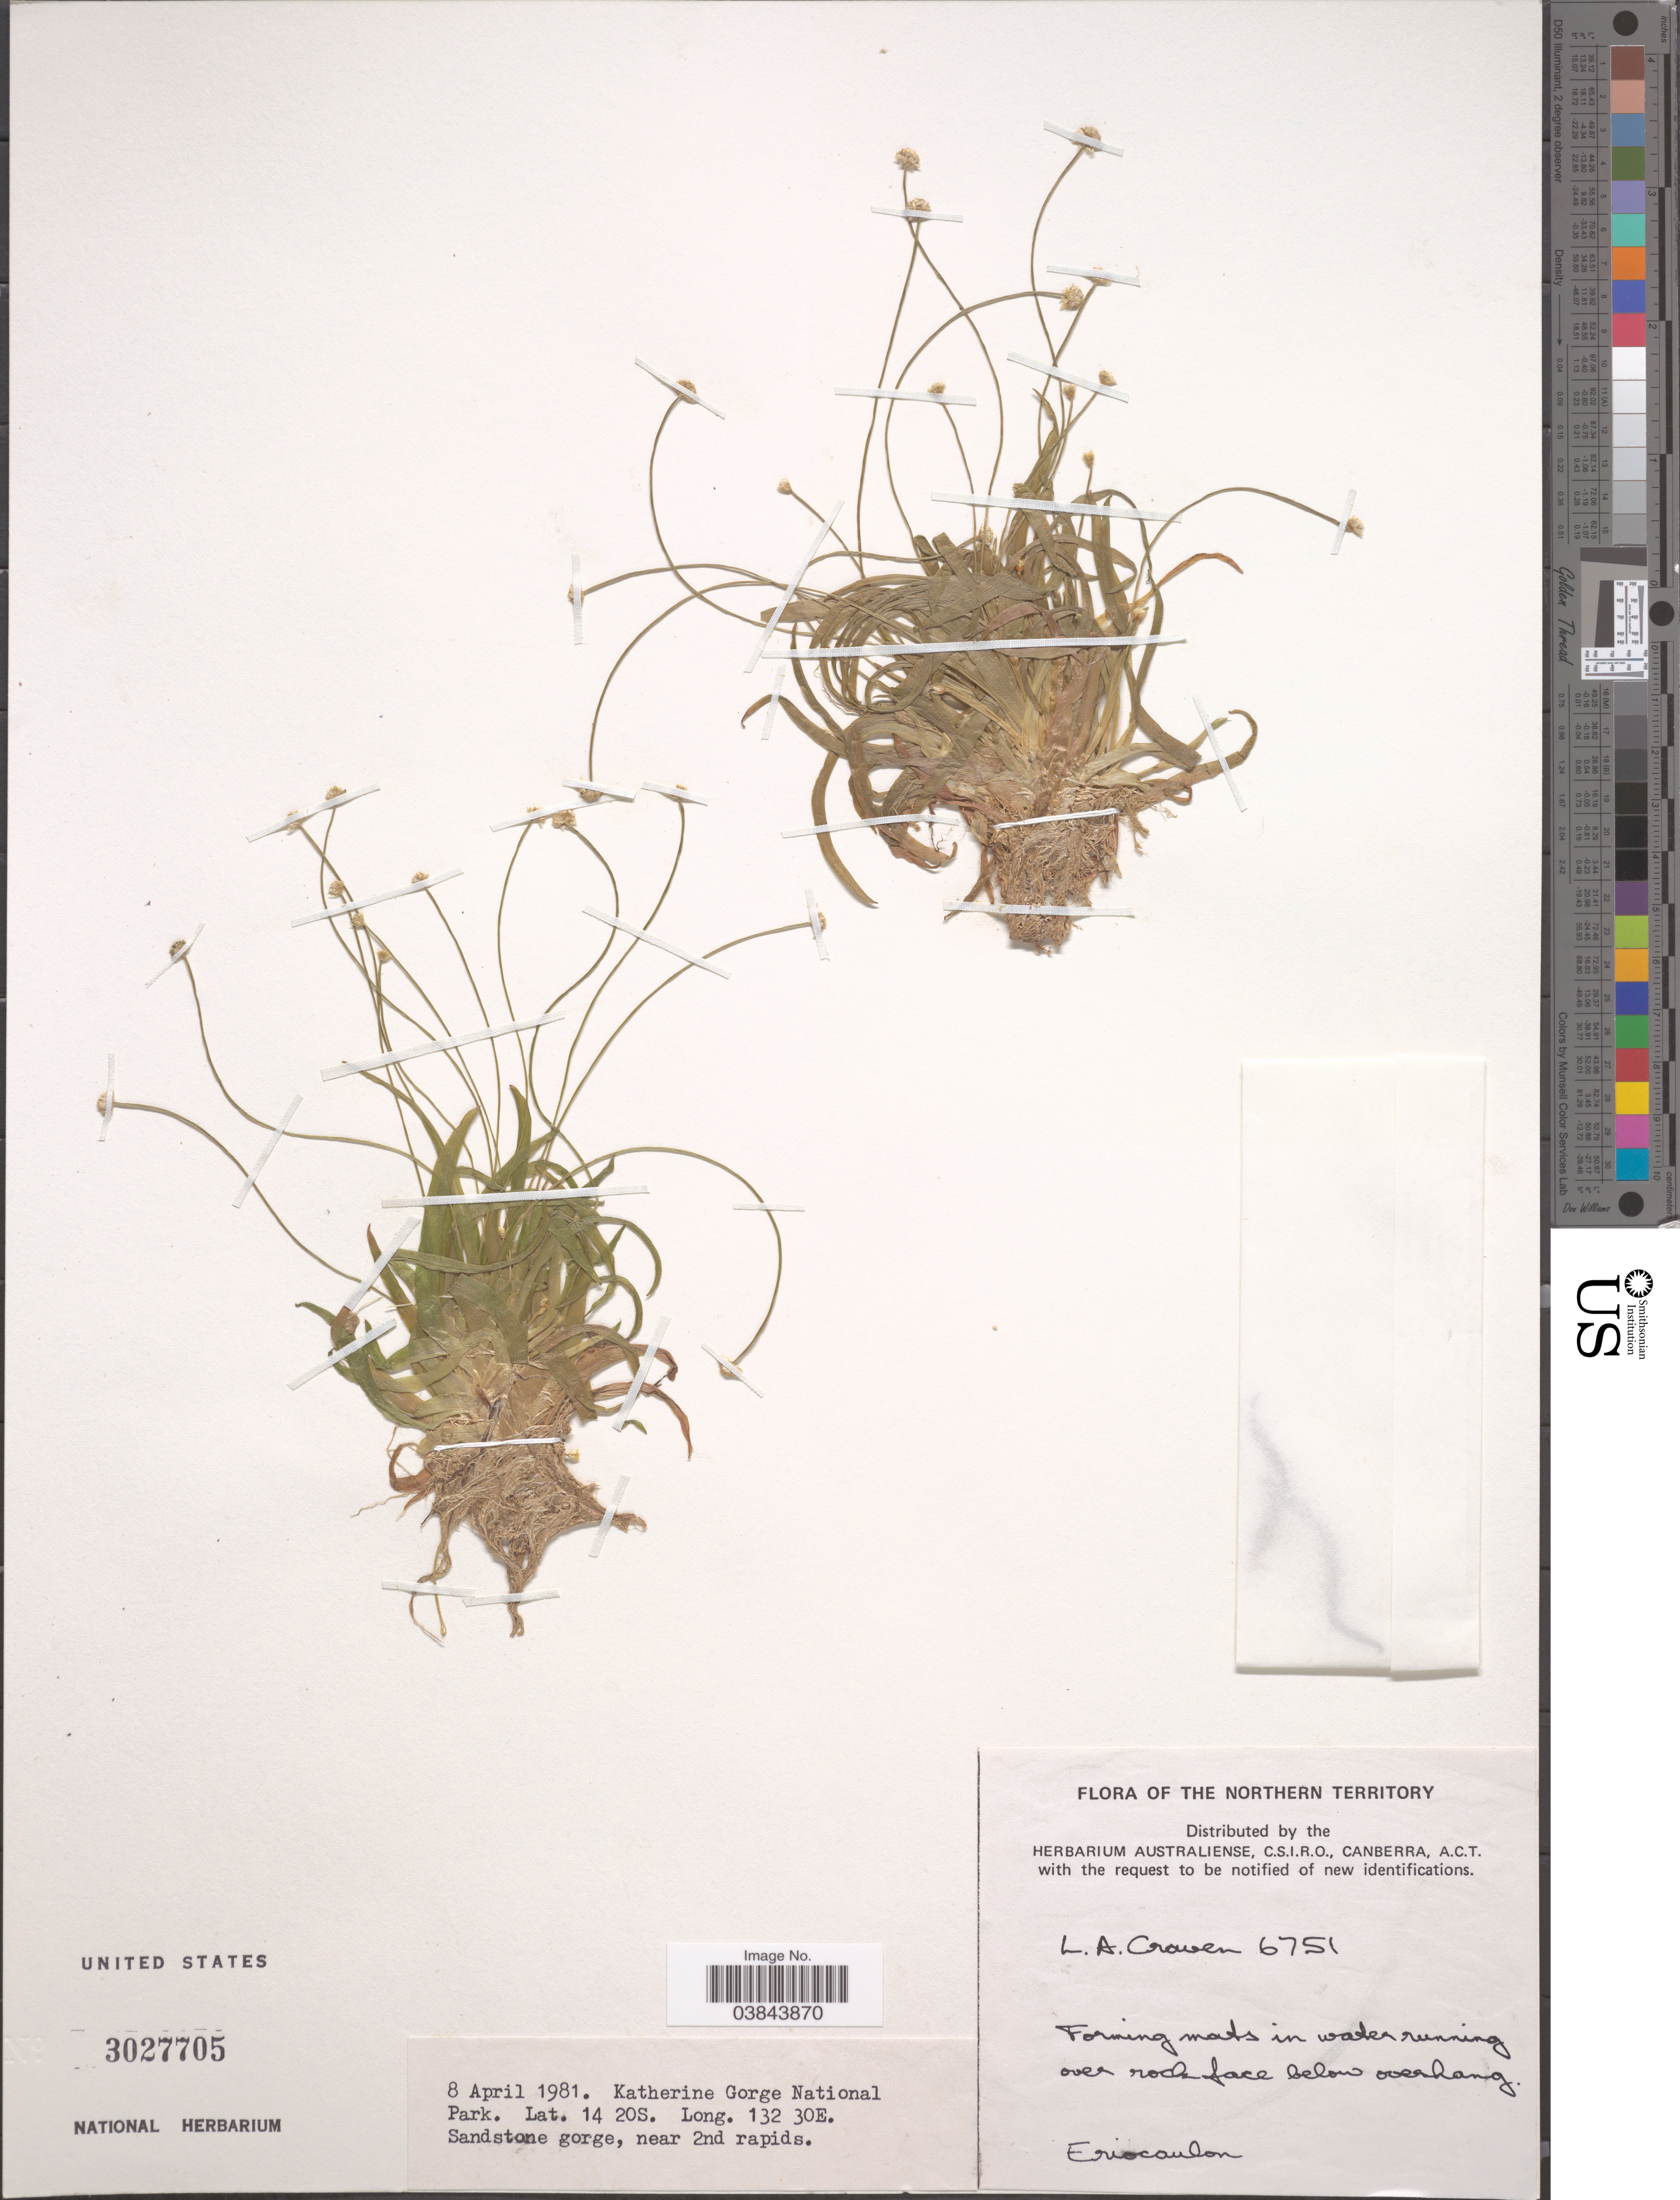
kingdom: Plantae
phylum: Tracheophyta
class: Liliopsida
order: Poales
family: Eriocaulaceae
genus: Eriocaulon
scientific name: Eriocaulon sp.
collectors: L. A. Craven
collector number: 6751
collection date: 1981-04-08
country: Australia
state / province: Northern Territory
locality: Forming mats in water running over rock face below overhang. Katherine Gorge National Park. Sandstone gorge, near 2nd rapids.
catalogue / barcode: US 3027705